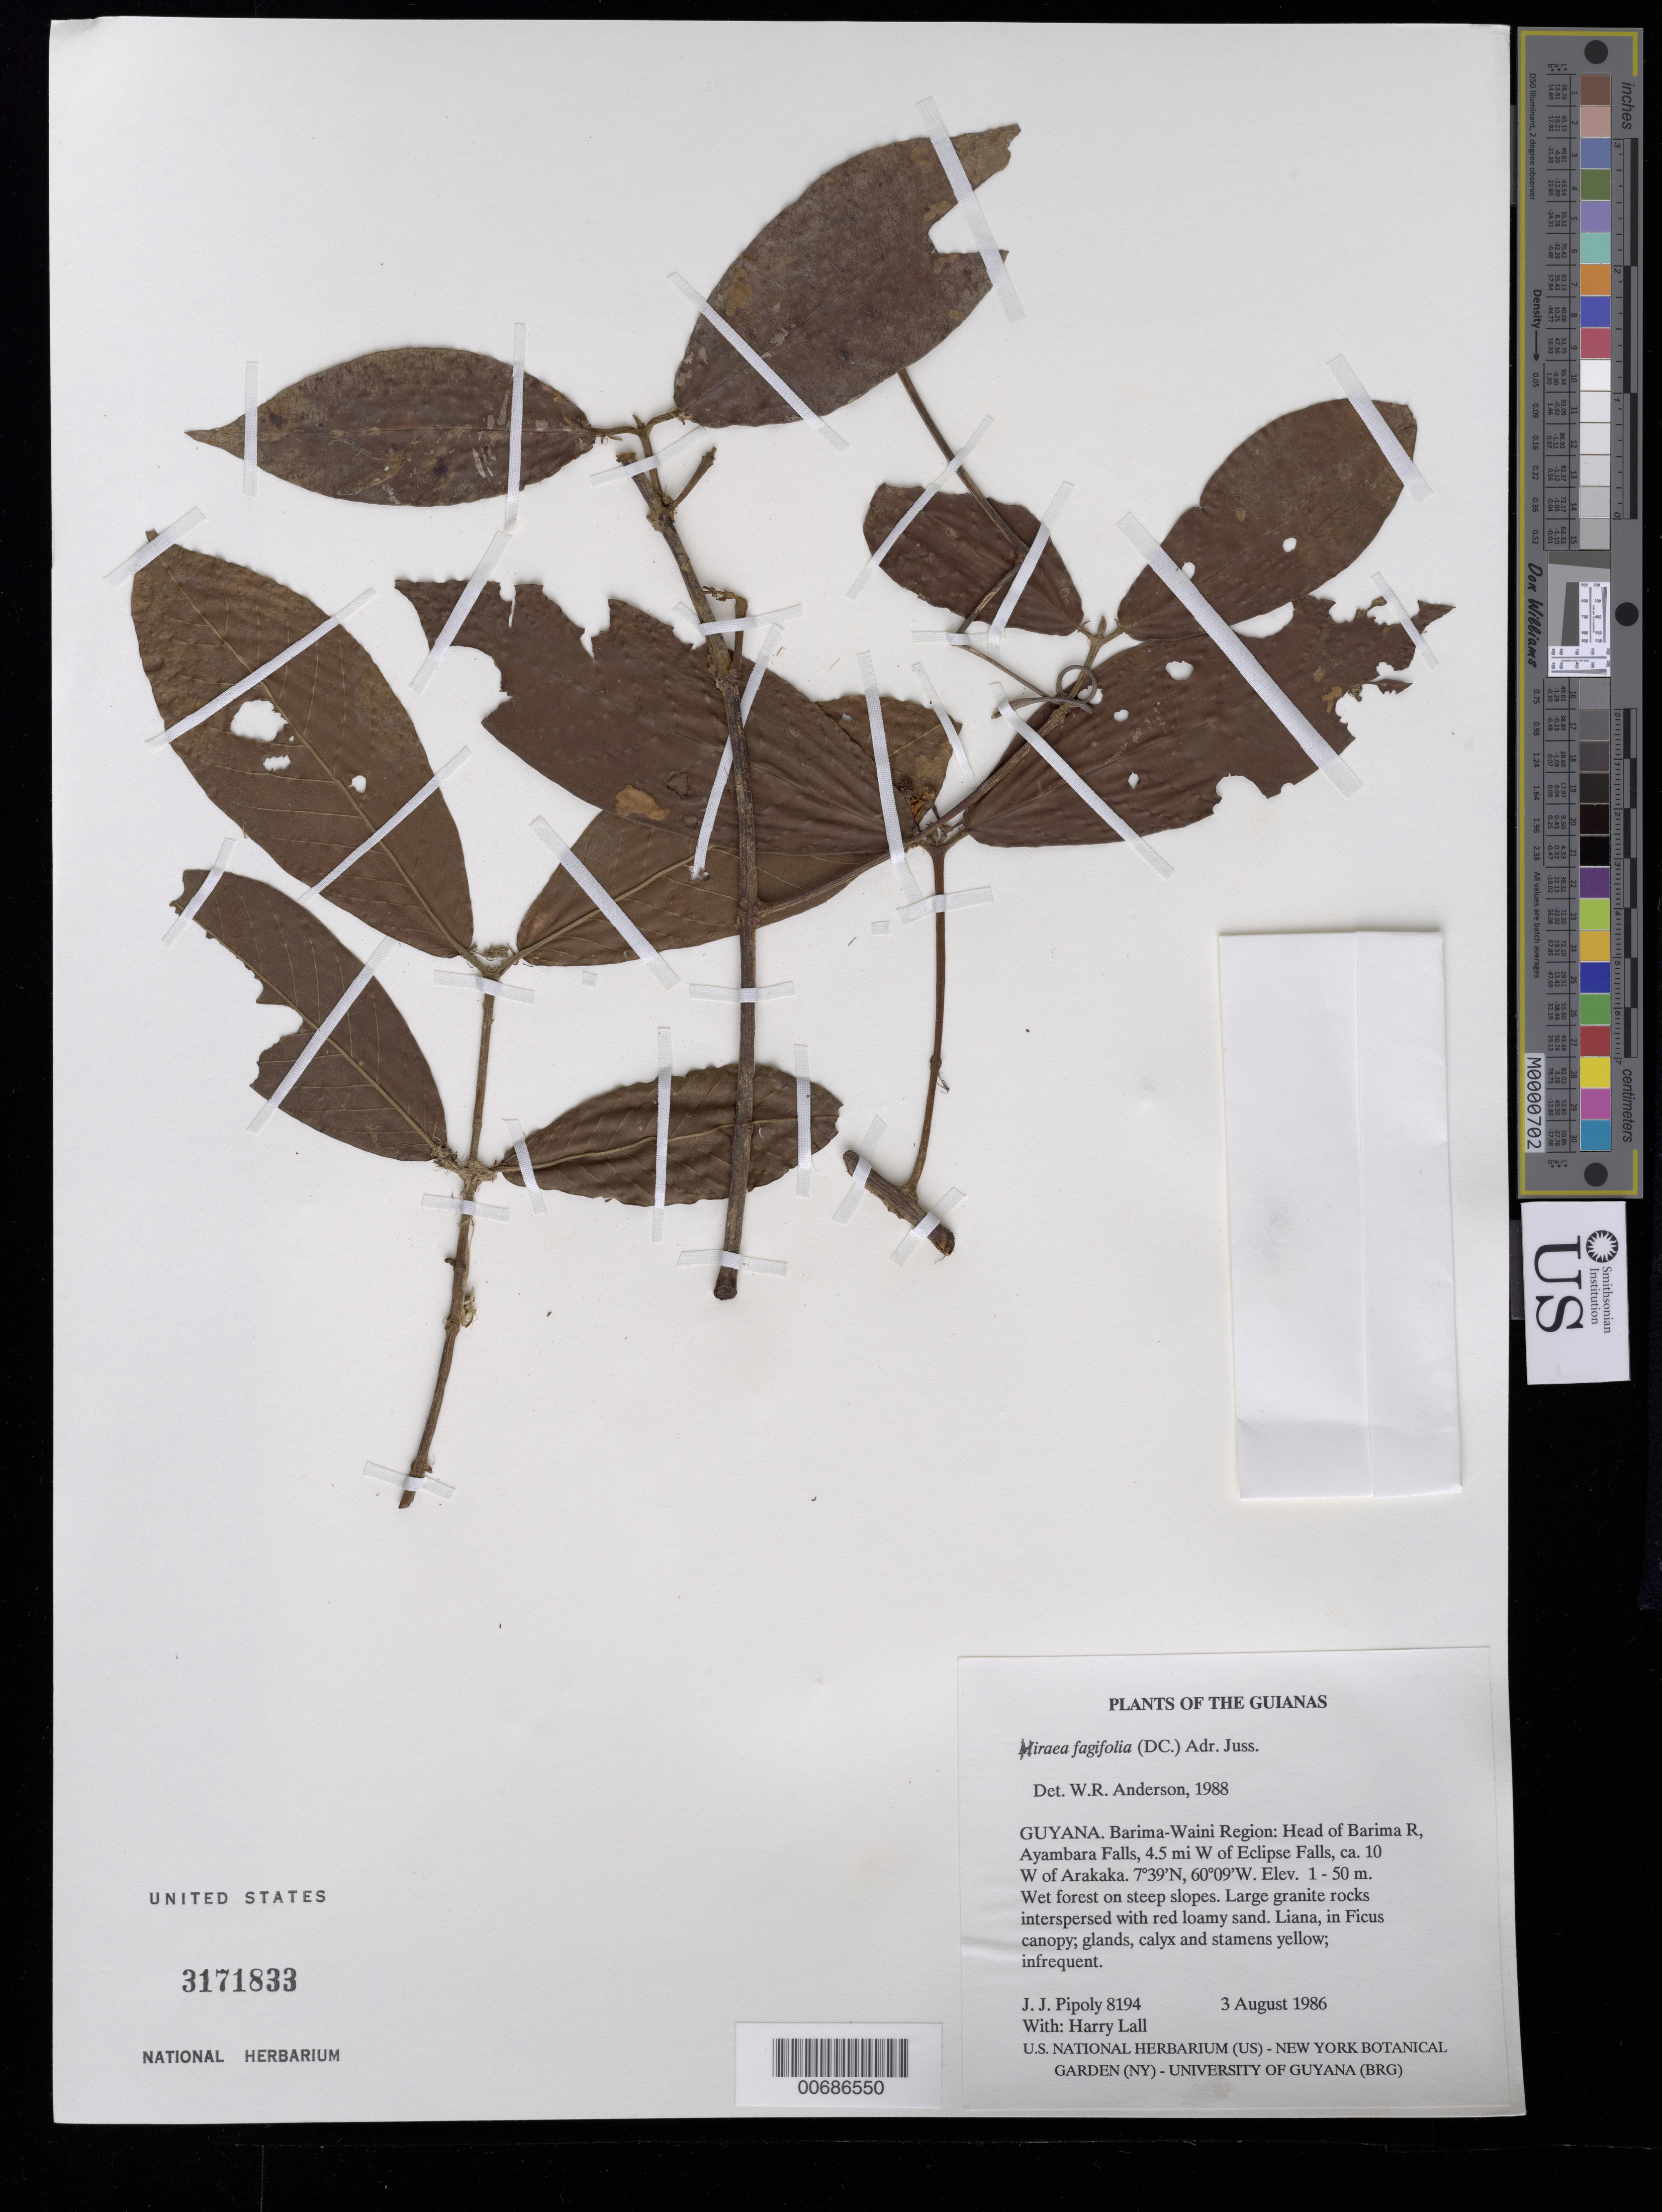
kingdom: Plantae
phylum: Tracheophyta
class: Magnoliopsida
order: Malpighiales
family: Malpighiaceae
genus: Hiraea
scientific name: Hiraea fagifolia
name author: (DC.) A. Juss.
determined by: Anderson, W. R., (MICH), University of Michigan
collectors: J. J. Pipoly & H. Lall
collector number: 8194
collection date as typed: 3 August 1986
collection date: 1986-08-03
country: Guyana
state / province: Barima-Waini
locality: Head of Barima R, Ayambara Falls, 4.5 mi W of Eclipse Falls, ca. 10 W of Arakaka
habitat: Wet forest on large granite rocks, interspersed with red loamy sand, on steep slopes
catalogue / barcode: US 3171833